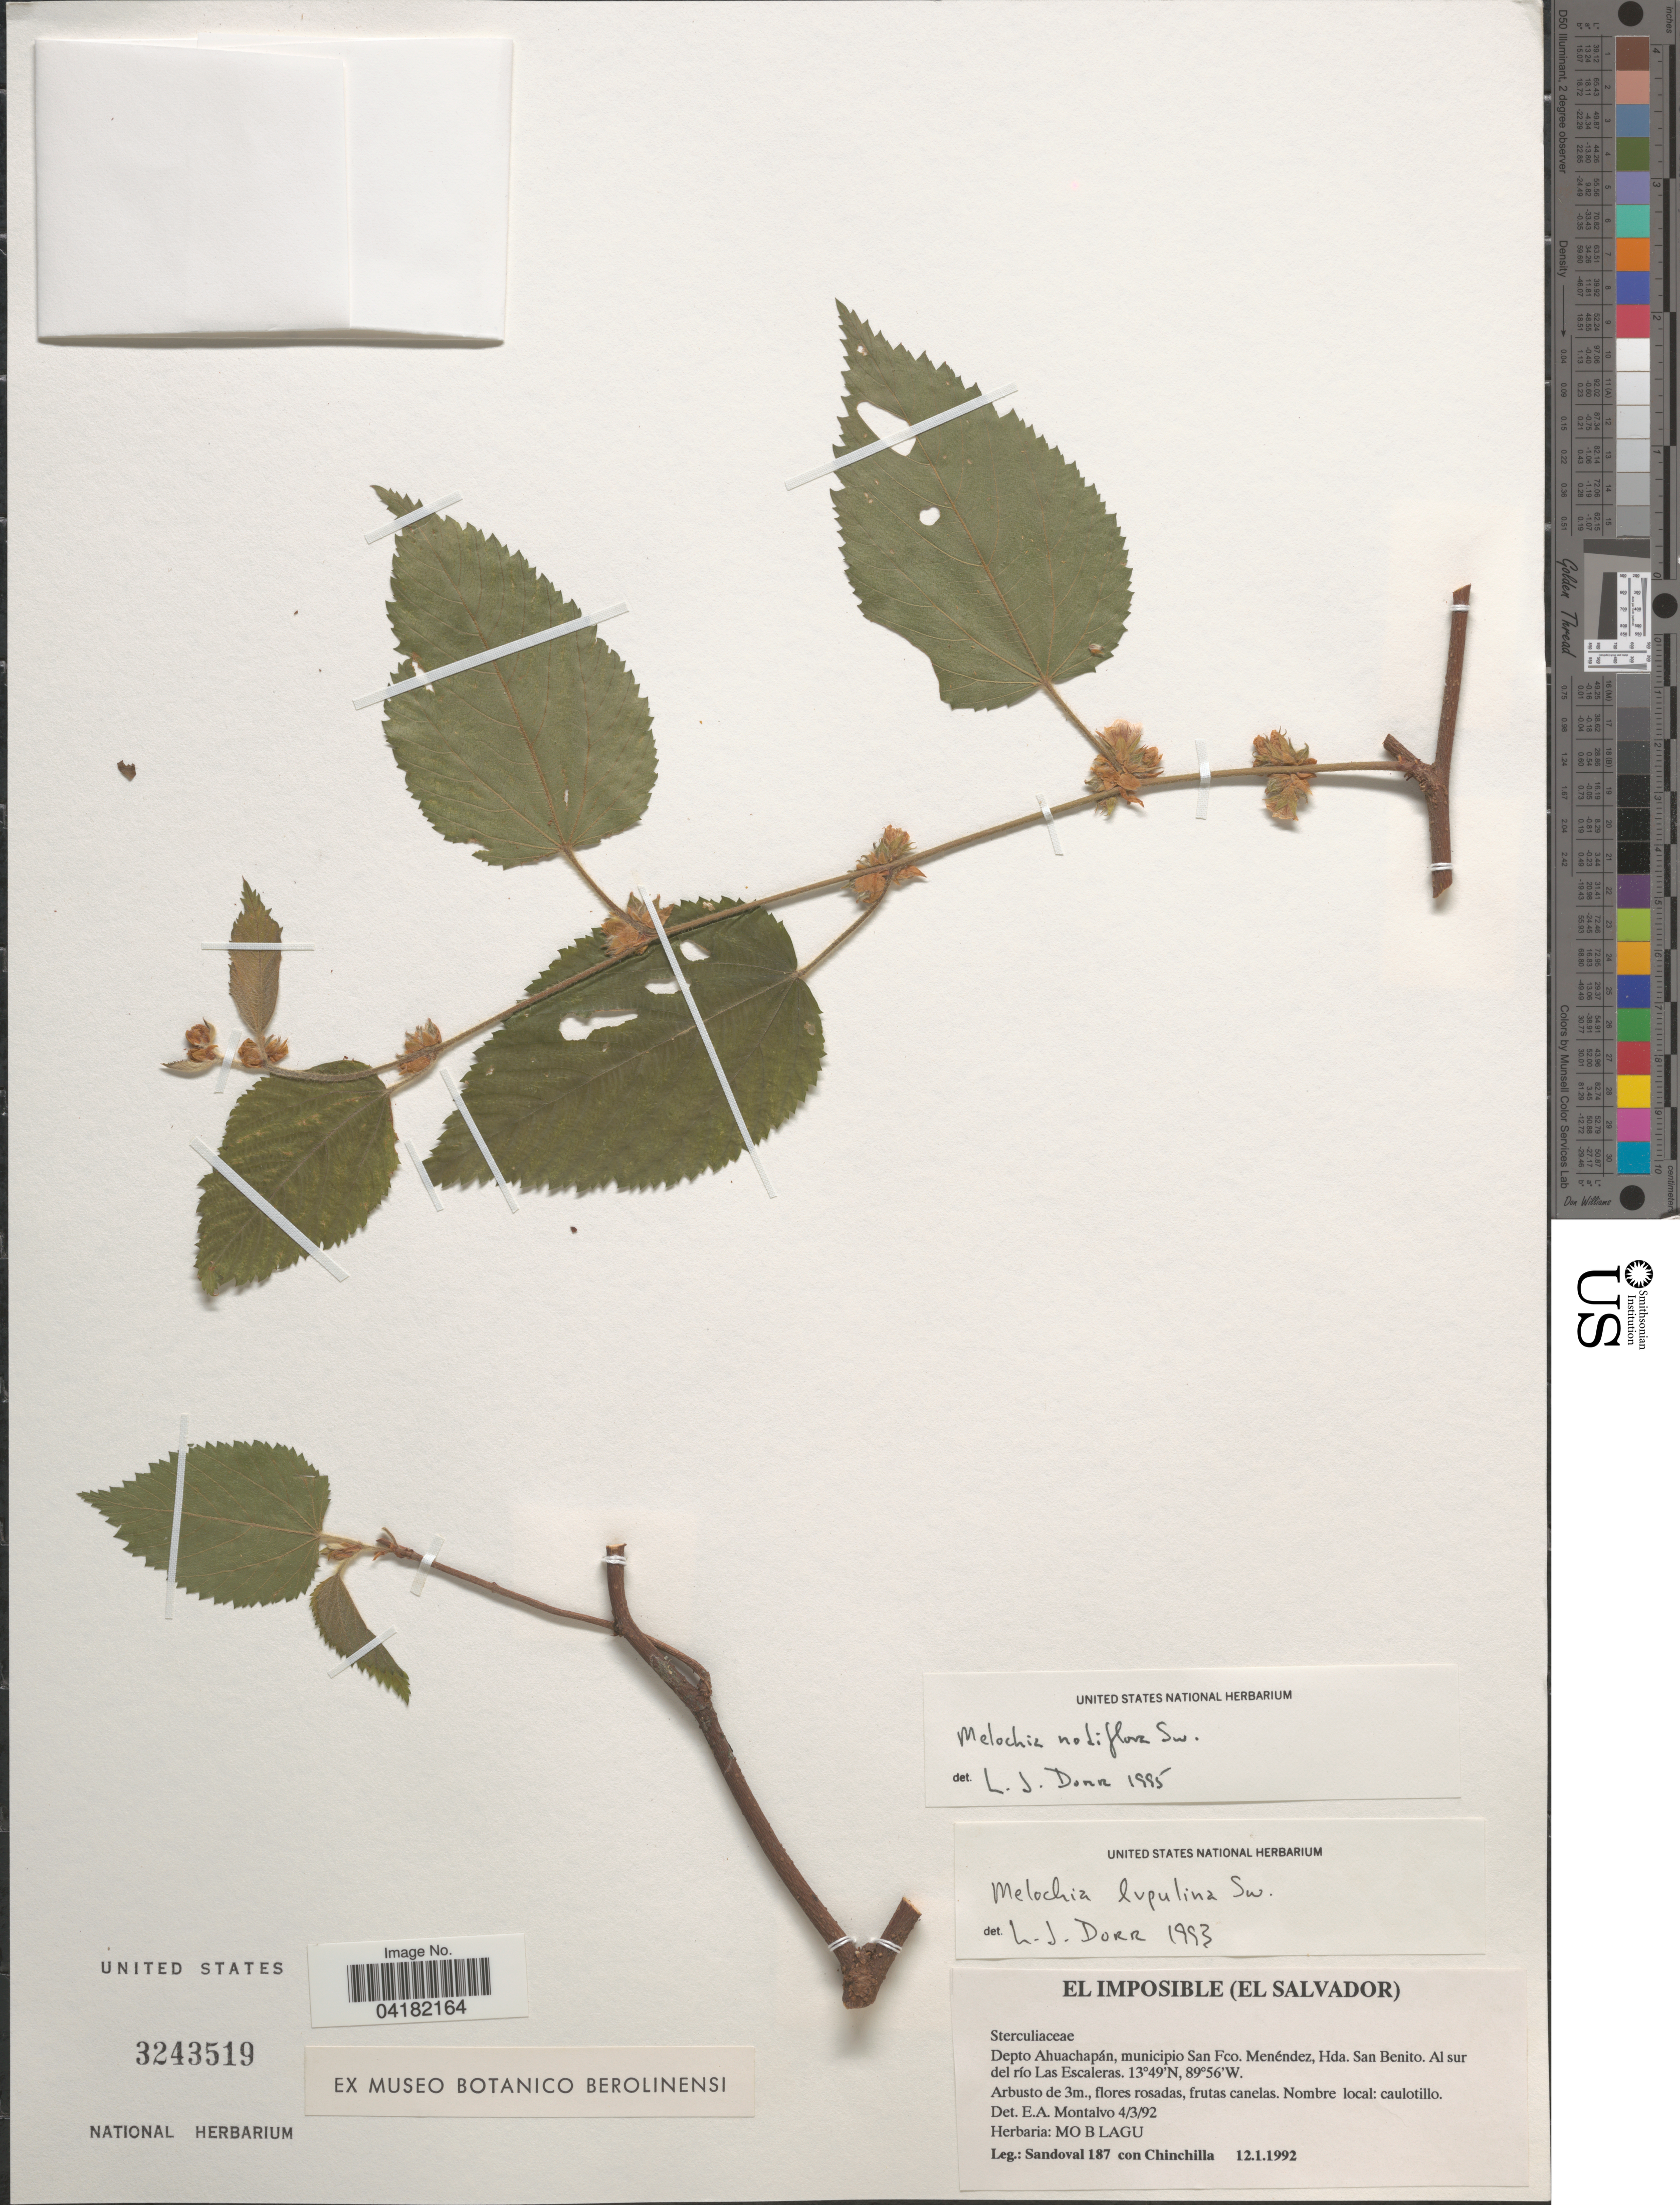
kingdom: Plantae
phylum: Tracheophyta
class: Magnoliopsida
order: Malvales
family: Malvaceae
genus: Melochia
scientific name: Melochia nodiflora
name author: Sw.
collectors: -- Sandoval & -. Chinchilla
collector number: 187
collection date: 1992-01-12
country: El Salvador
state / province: Ahuachapan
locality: El Imposible. Depto Ahuachapán, municipio San Fco. Menéndez, Hda. San Benito. Al sur del río Las Escaleras.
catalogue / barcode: US 3243519